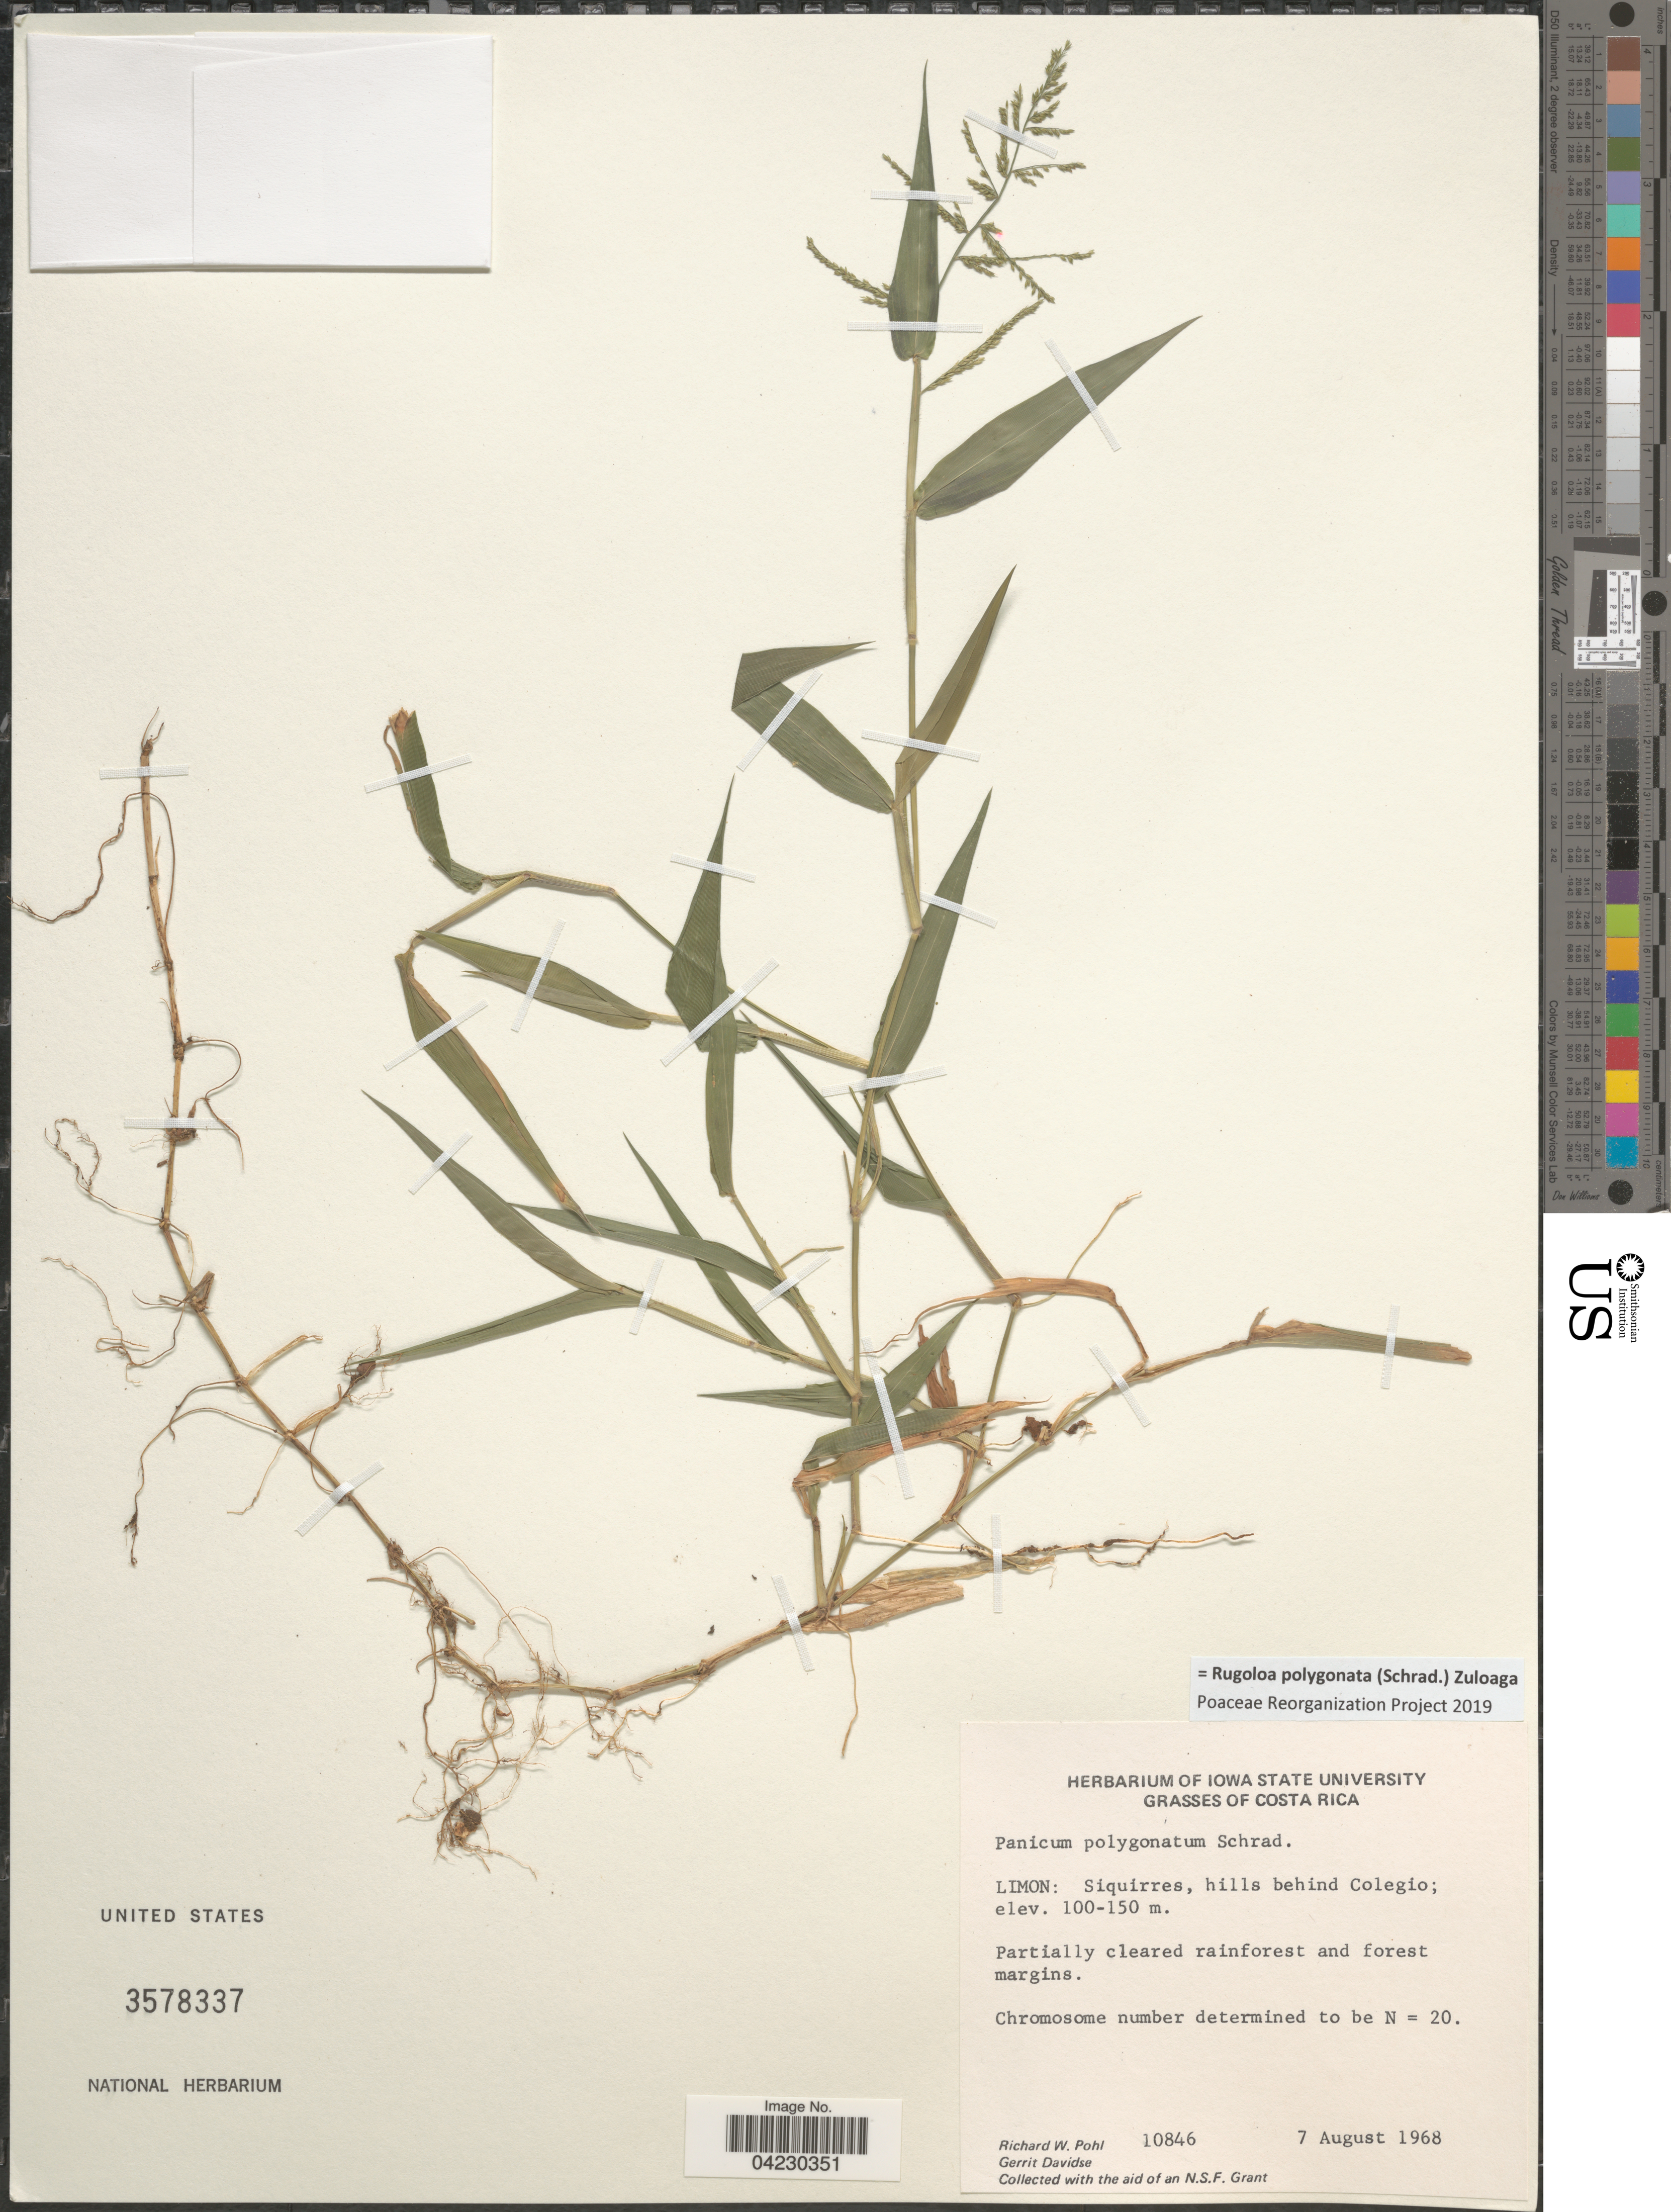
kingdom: Plantae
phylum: Tracheophyta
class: Liliopsida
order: Poales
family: Poaceae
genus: Rugoloa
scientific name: Rugoloa polygonata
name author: (Schrad.) Zuloaga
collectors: R. W. Pohl & G. Davidse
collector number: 10846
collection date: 1968-08-07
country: Costa Rica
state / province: Limón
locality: Siquirres, hills behind Colegio.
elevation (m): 100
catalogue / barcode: US 3578337